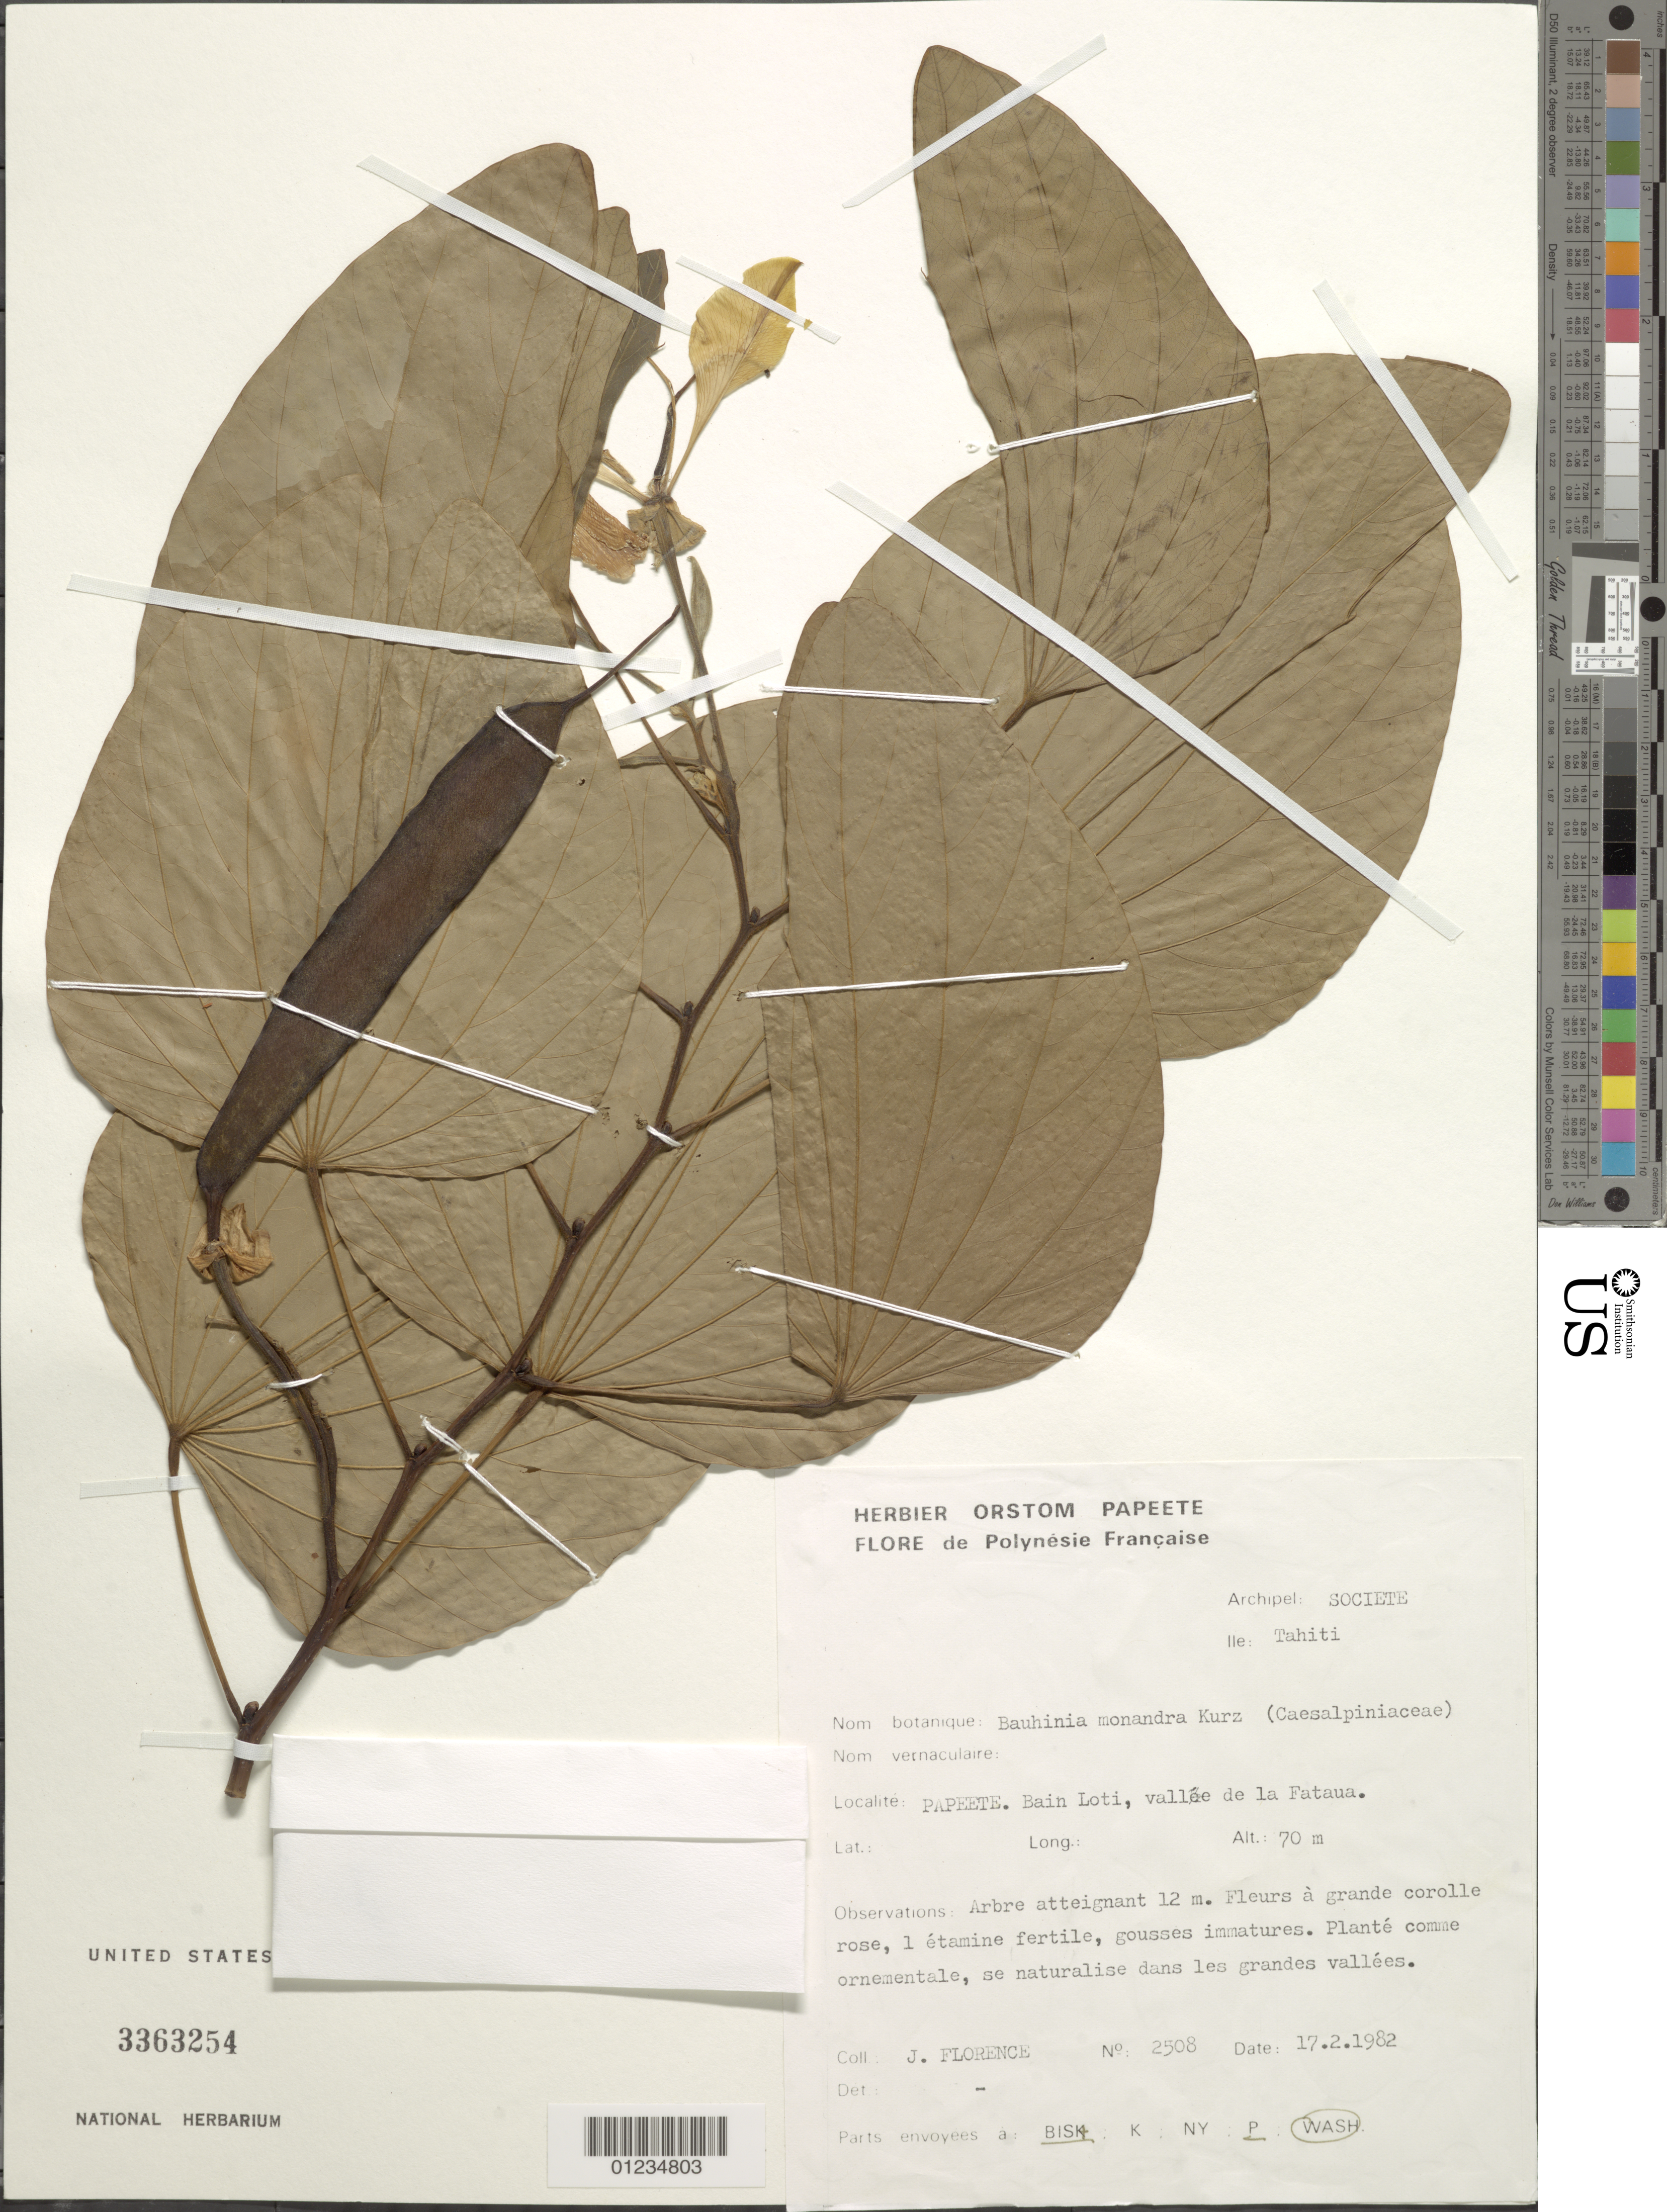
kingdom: Plantae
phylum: Tracheophyta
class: Magnoliopsida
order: Fabales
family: Fabaceae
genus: Bauhinia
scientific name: Bauhinia monandra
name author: Kurz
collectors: J. Florence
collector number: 2508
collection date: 1982-02-17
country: French Polynesia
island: Tahiti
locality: Tahiti. Papeete. Bain Loti, vallee de la Fataua.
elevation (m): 70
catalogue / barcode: US 3363254